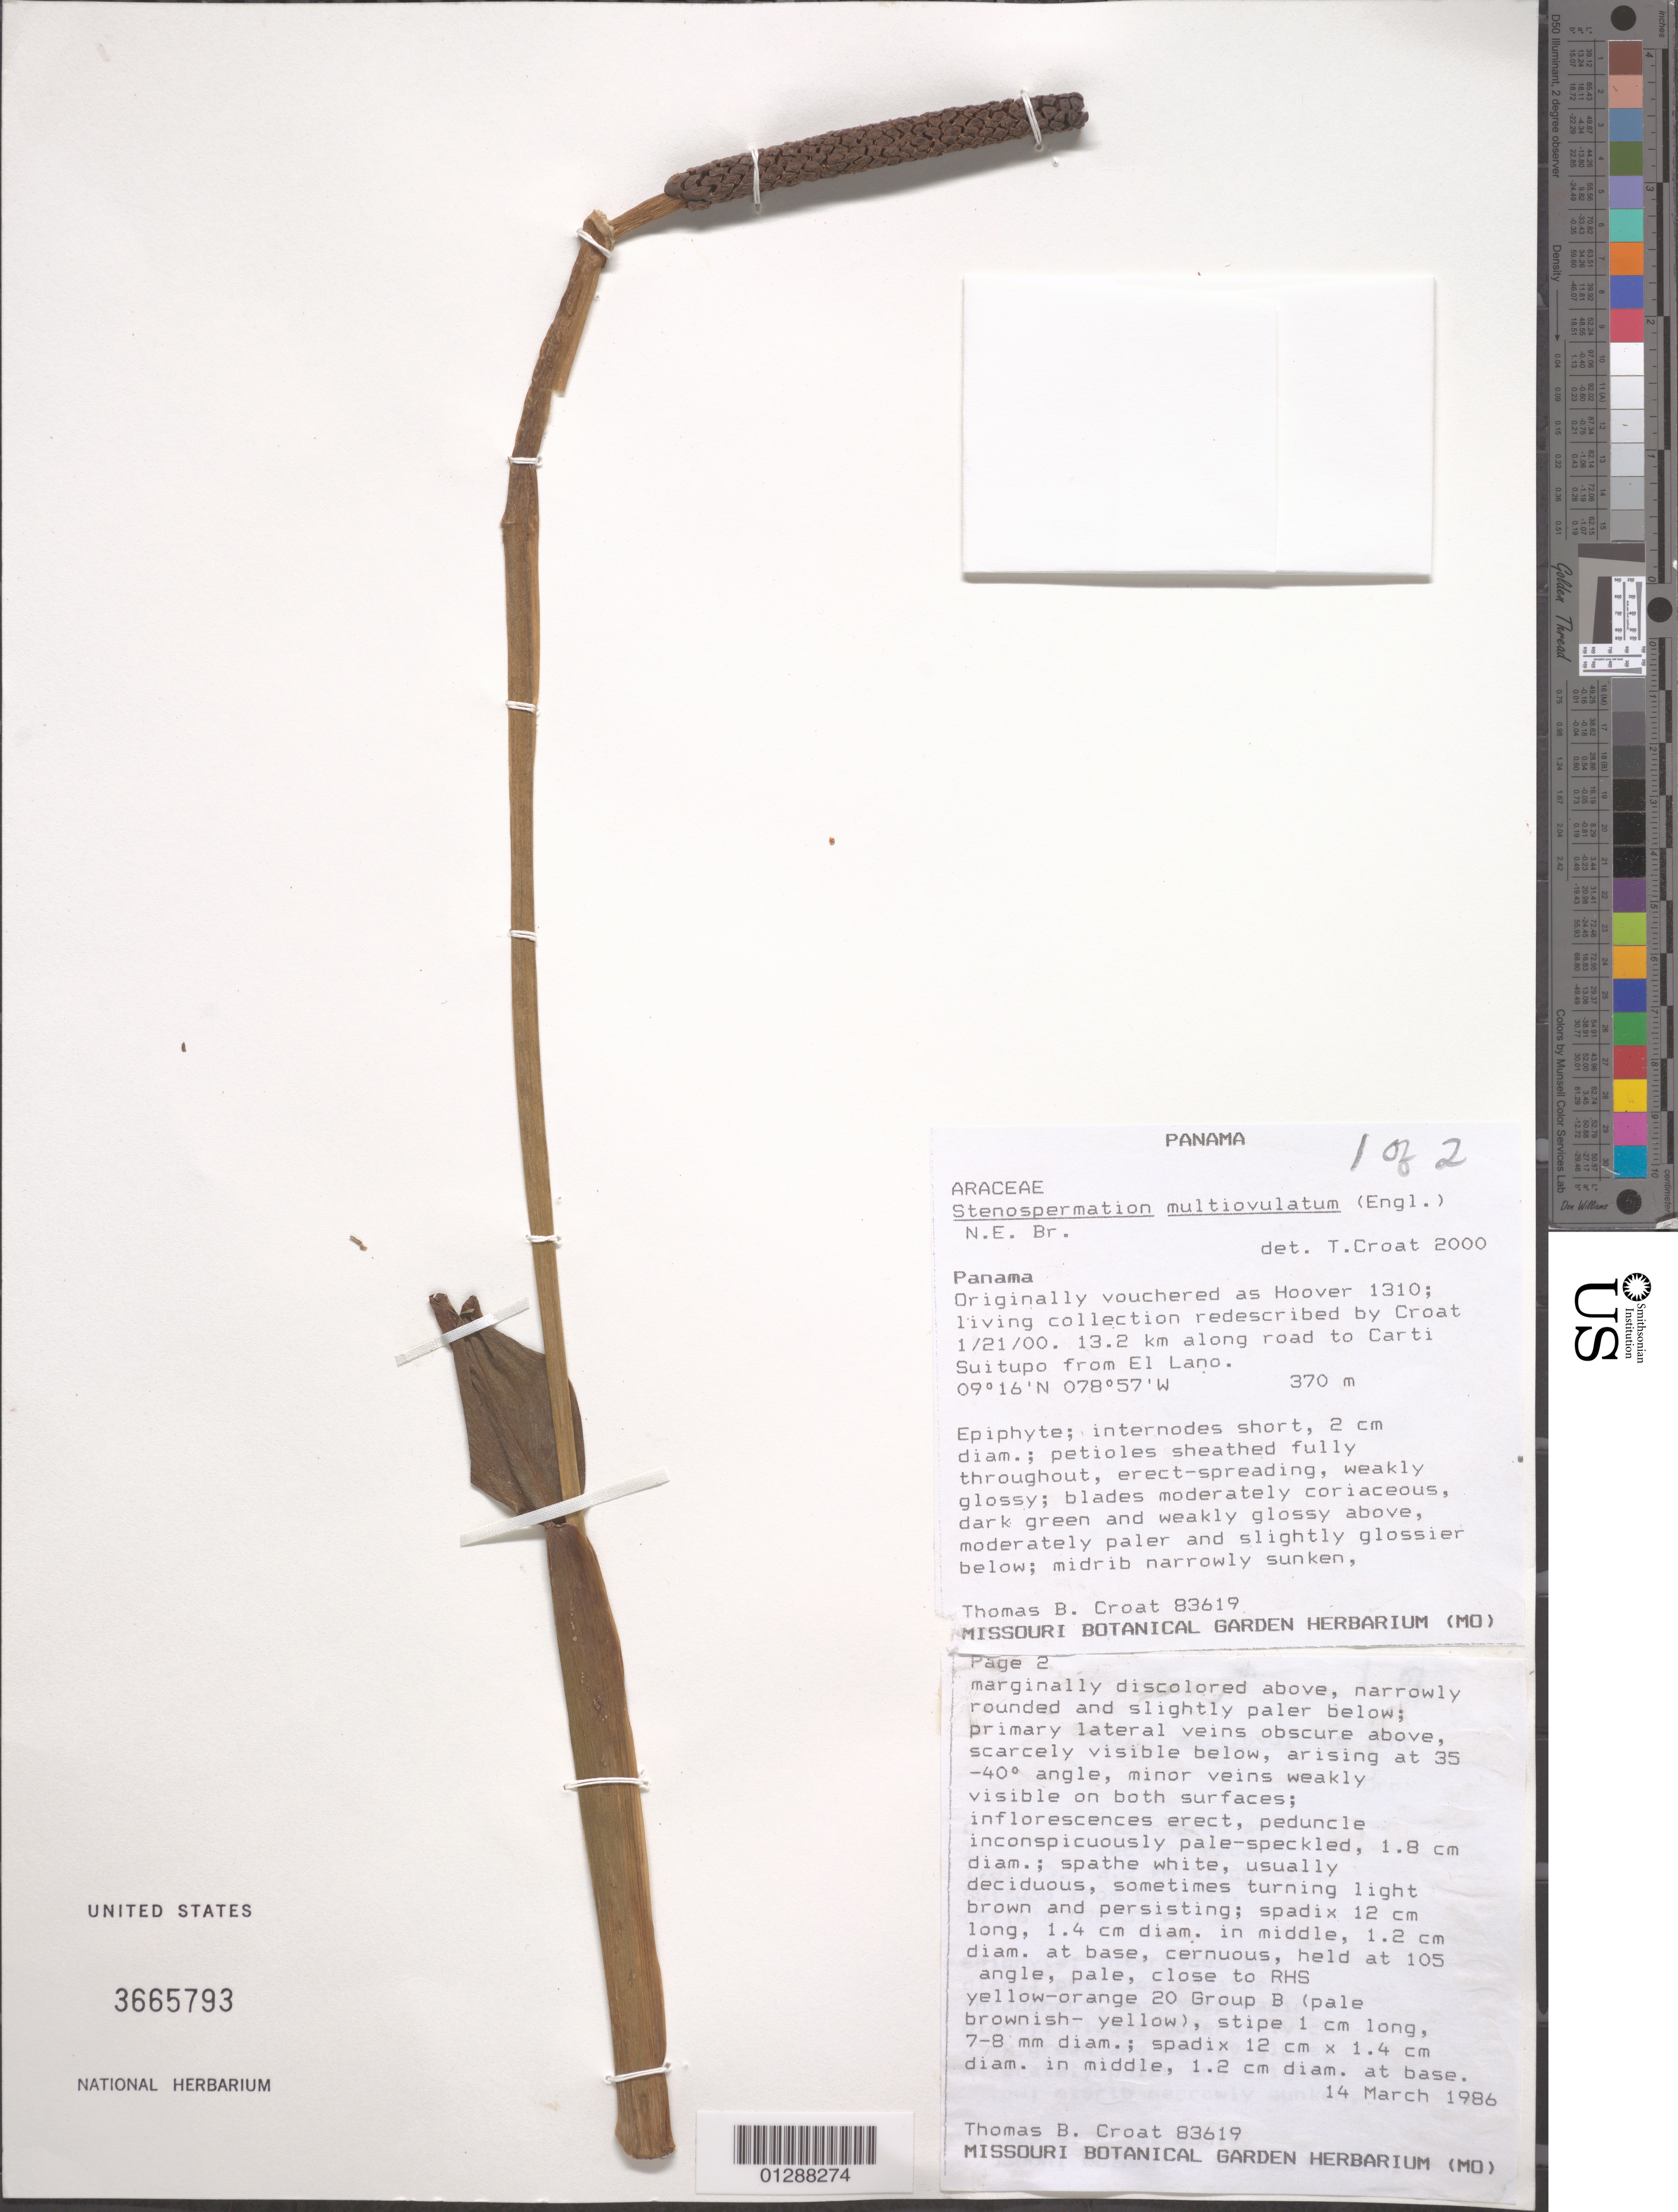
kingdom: Plantae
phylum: Tracheophyta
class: Liliopsida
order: Alismatales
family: Araceae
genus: Stenospermation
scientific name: Stenospermation multiovulatum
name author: (Engl.) N.E. Br.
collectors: T. B. Croat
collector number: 83619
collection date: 1986-03-14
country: Panama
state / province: Panamá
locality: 13.2 km along road to Carti Suitupo from El Lano.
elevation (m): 370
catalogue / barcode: US 3665793